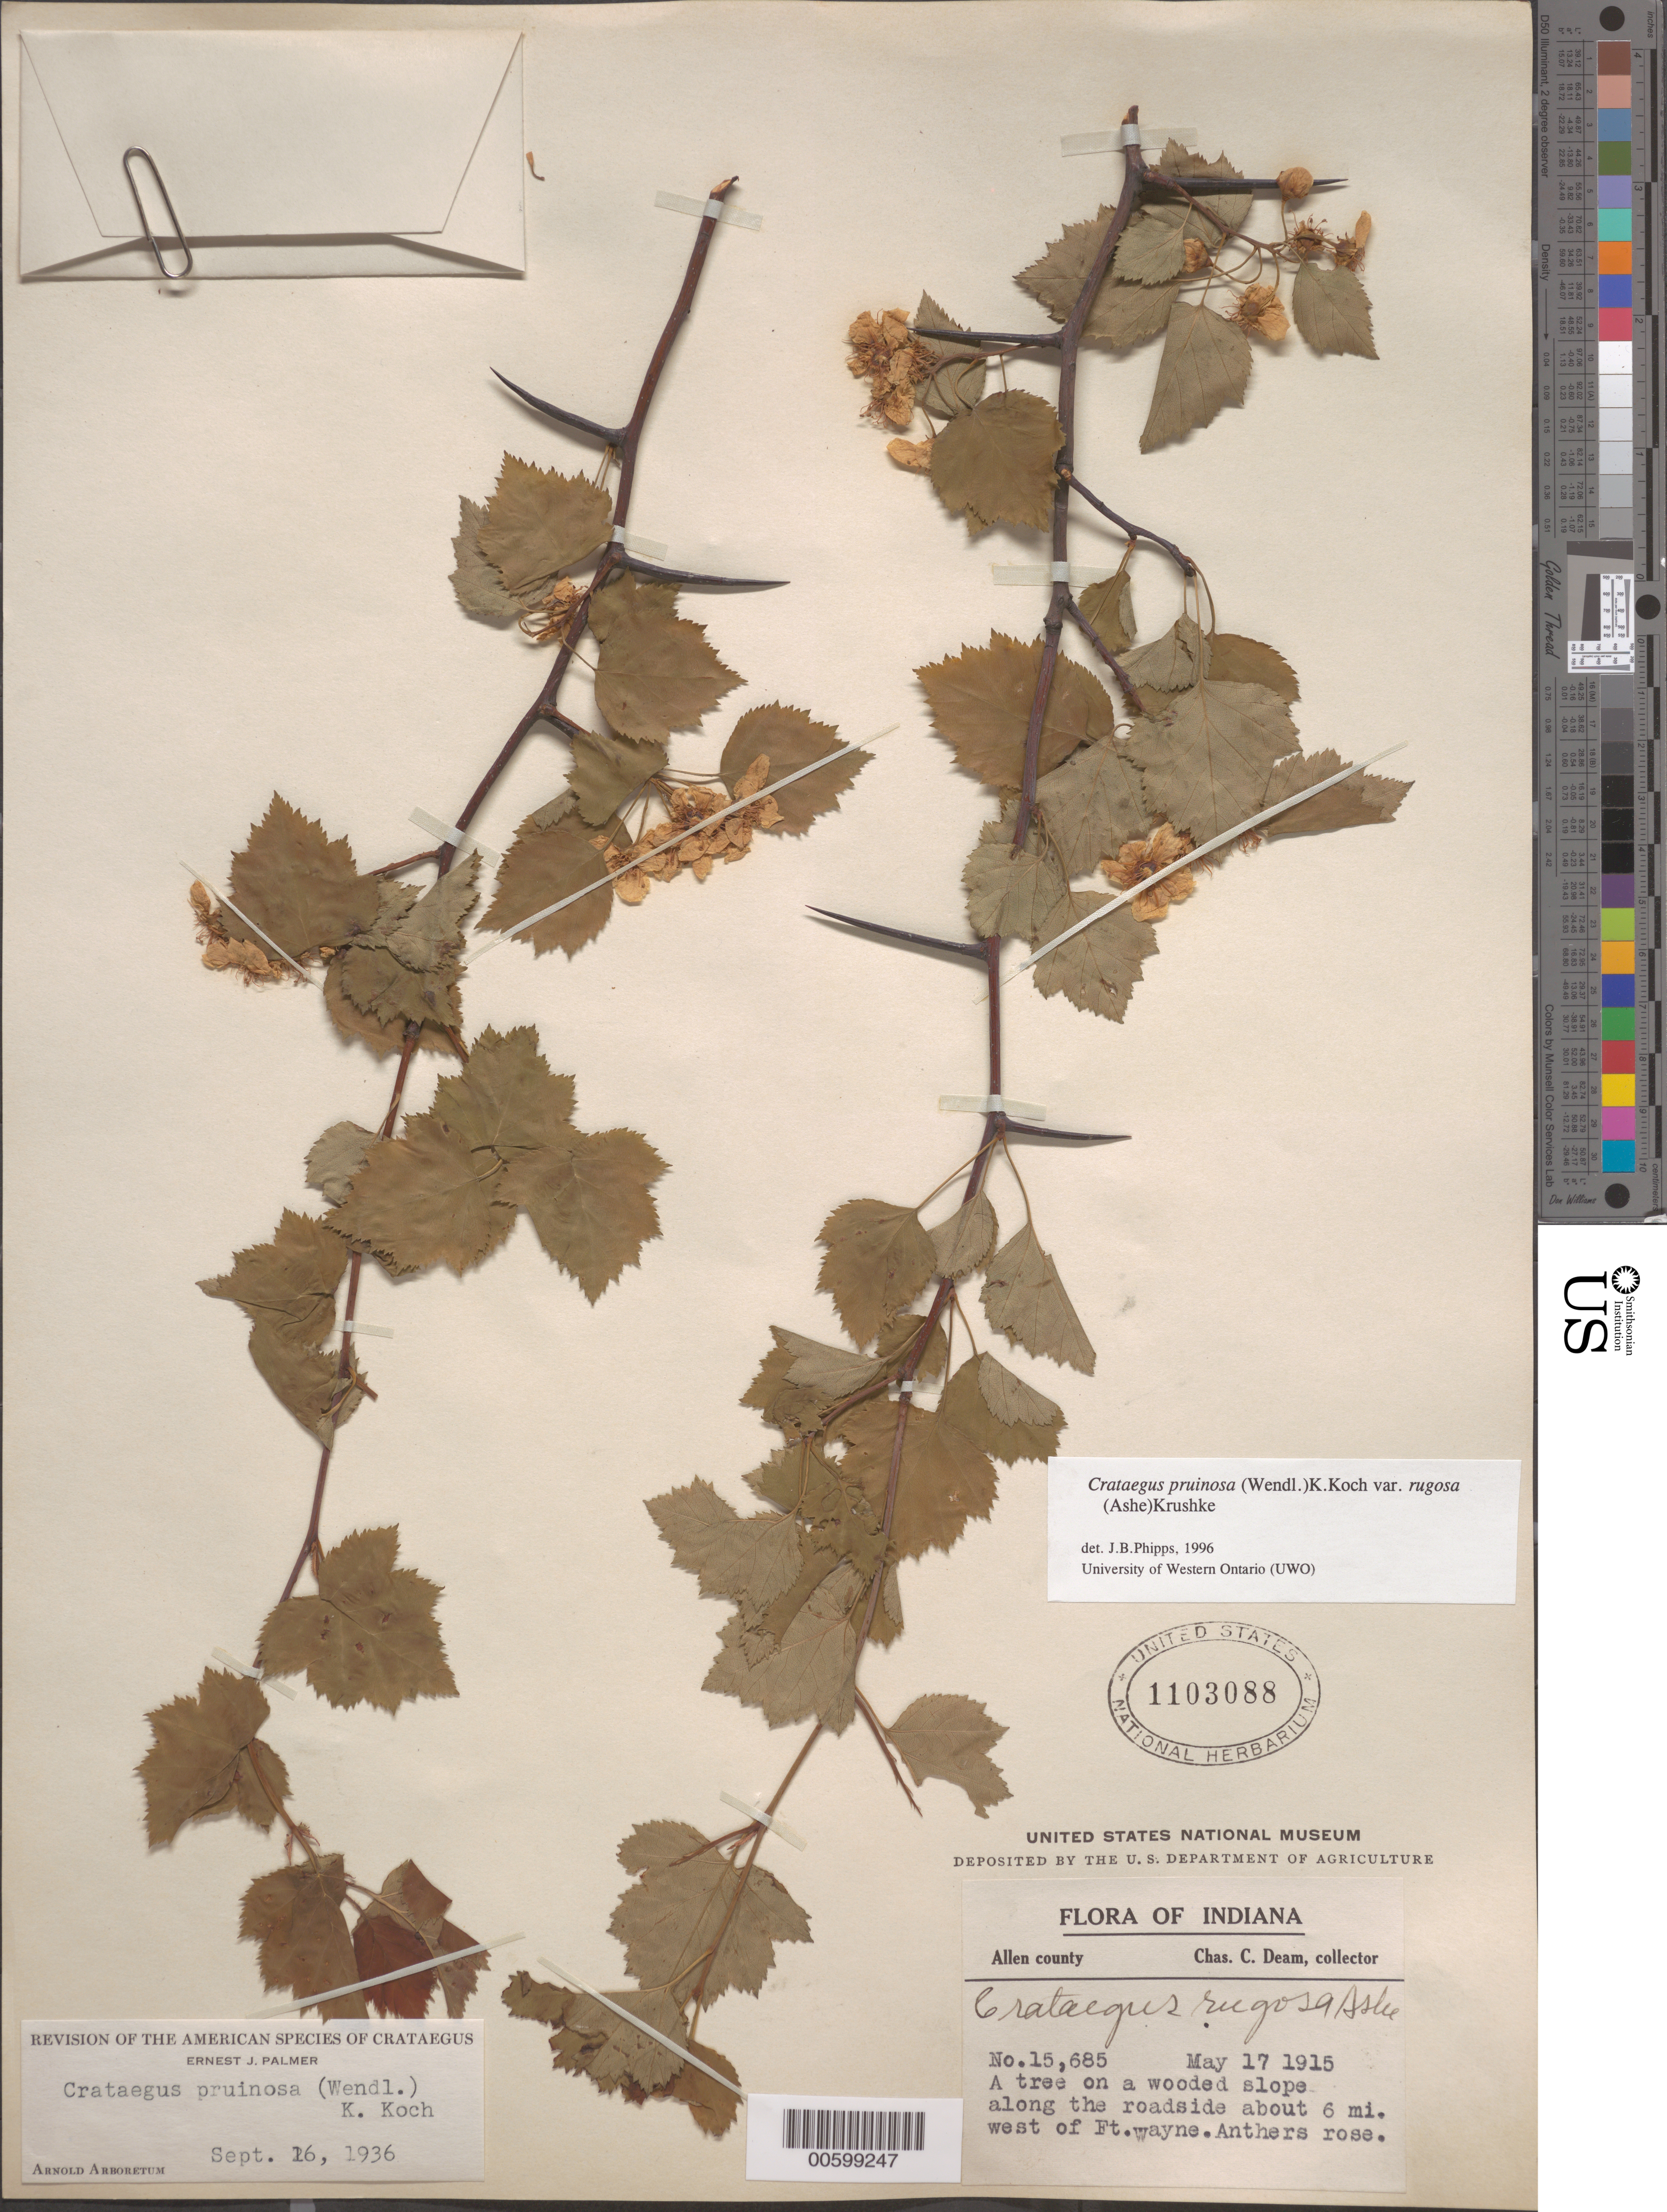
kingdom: Plantae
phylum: Tracheophyta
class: Magnoliopsida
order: Rosales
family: Rosaceae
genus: Crataegus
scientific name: Crataegus pruinosa var. rugosa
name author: (Ashe) Kruschke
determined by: Phipps, James B., (UWO), University of Western Ontario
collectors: C. C. Deam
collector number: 15685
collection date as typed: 17 May 1915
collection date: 1915-05-17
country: United States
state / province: Indiana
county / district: Allen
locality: About 6 mi. W of Ft. Wayne.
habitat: Wooded slope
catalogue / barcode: US 1103088